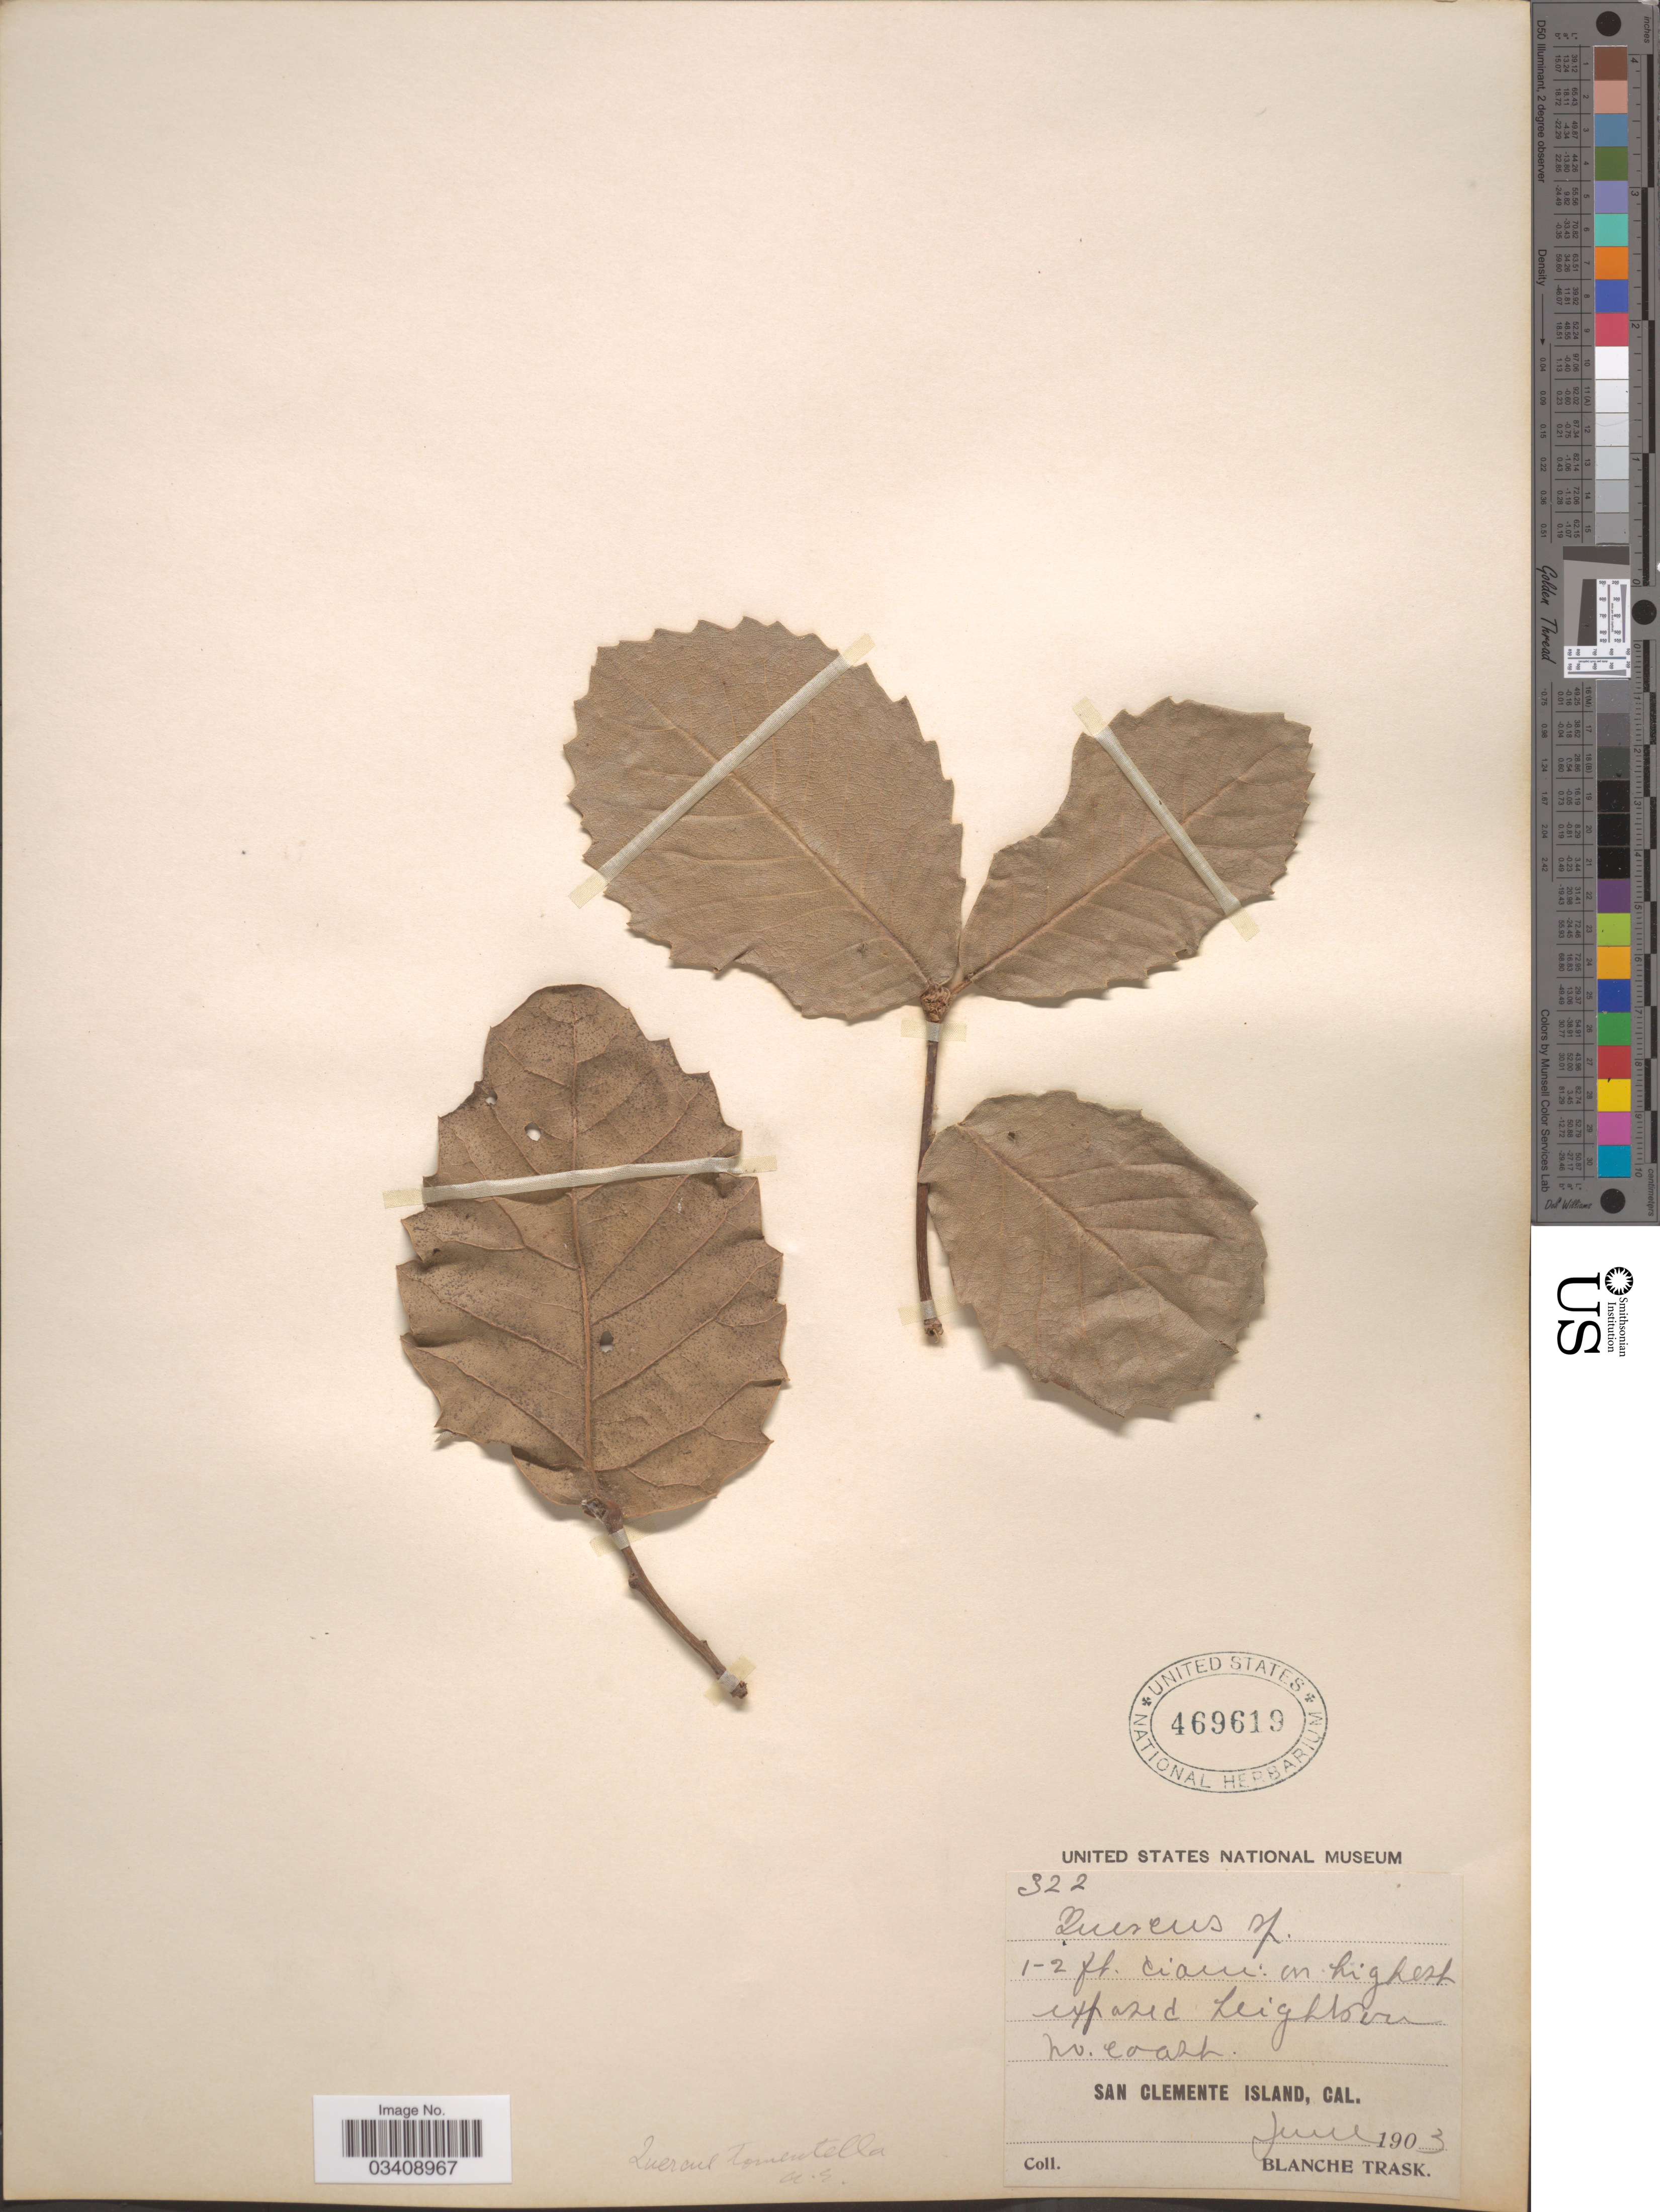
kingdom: Plantae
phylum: Tracheophyta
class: Magnoliopsida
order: Fagales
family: Fagaceae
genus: Quercus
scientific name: Quercus tomentella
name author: Engelm.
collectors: B. Trask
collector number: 322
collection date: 1903-06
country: United States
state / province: California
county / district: Los Angeles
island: San Clemente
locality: San Clemente Island.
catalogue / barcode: US 469619